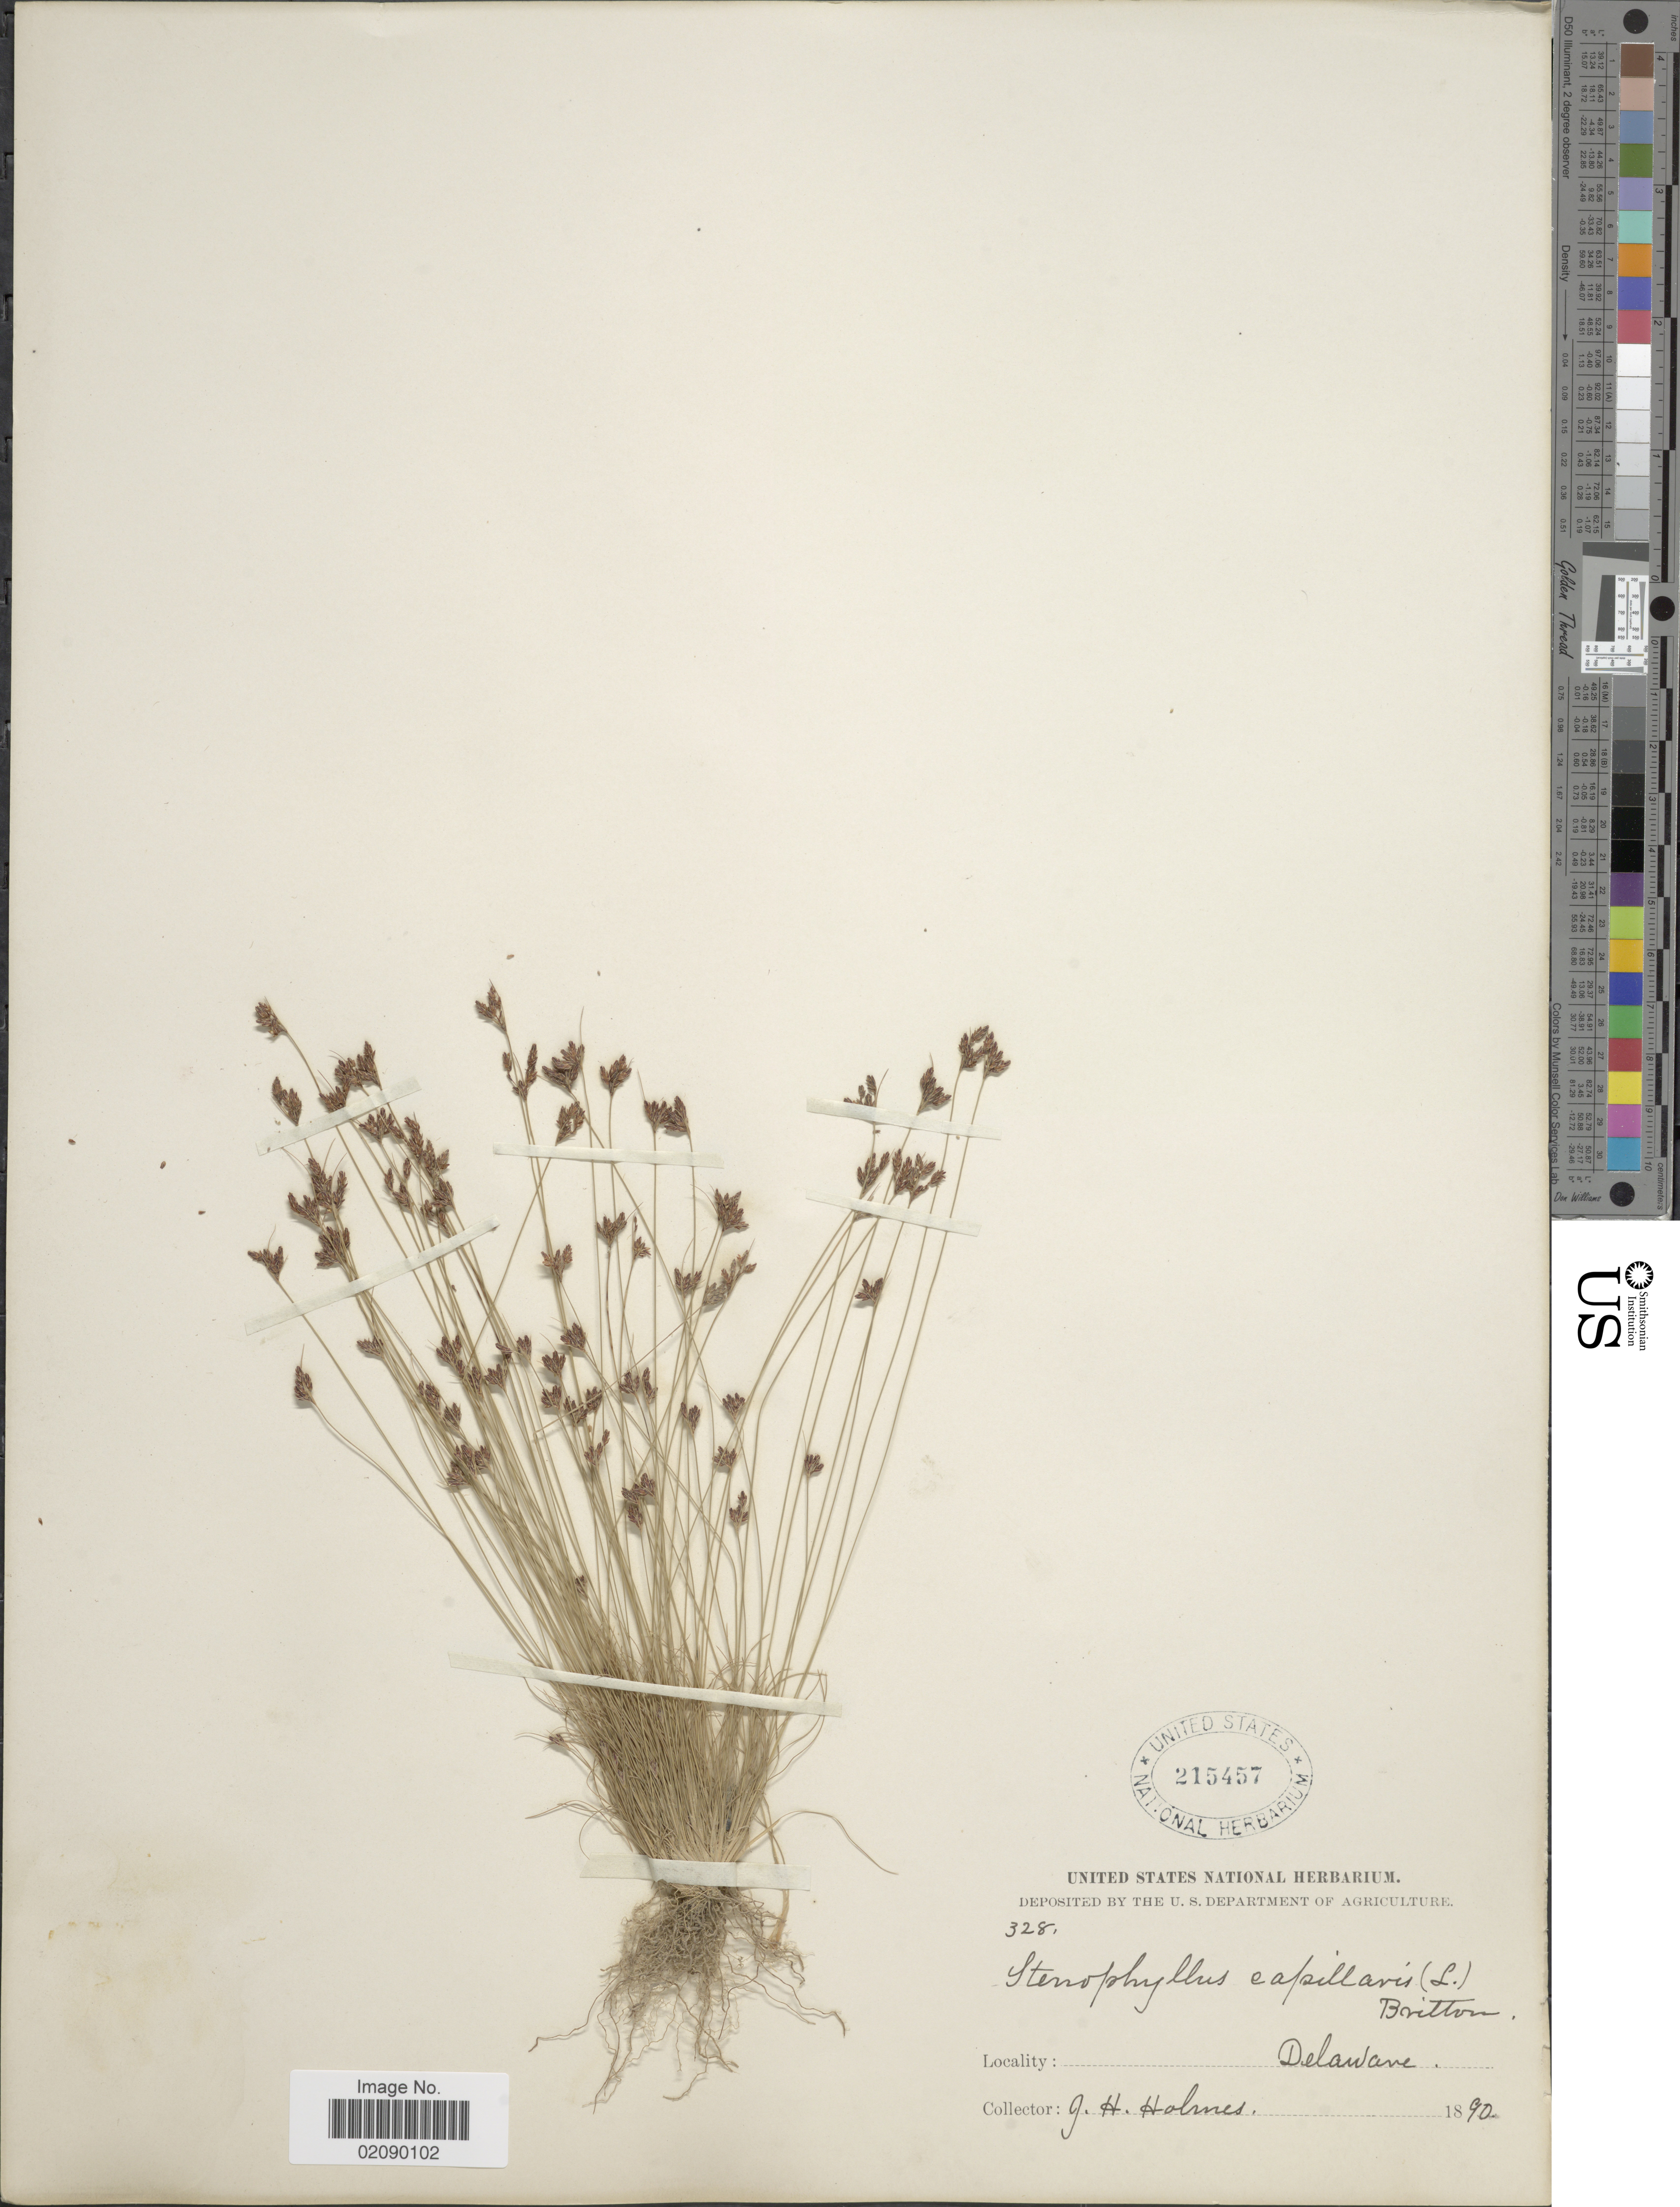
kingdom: Plantae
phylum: Tracheophyta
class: Liliopsida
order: Poales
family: Cyperaceae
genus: Bulbostylis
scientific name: Bulbostylis capillaris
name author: (L.) Kunth ex C.B. Clarke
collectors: J. Holmes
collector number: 328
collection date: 1890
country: United States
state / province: Delaware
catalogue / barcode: US 215457